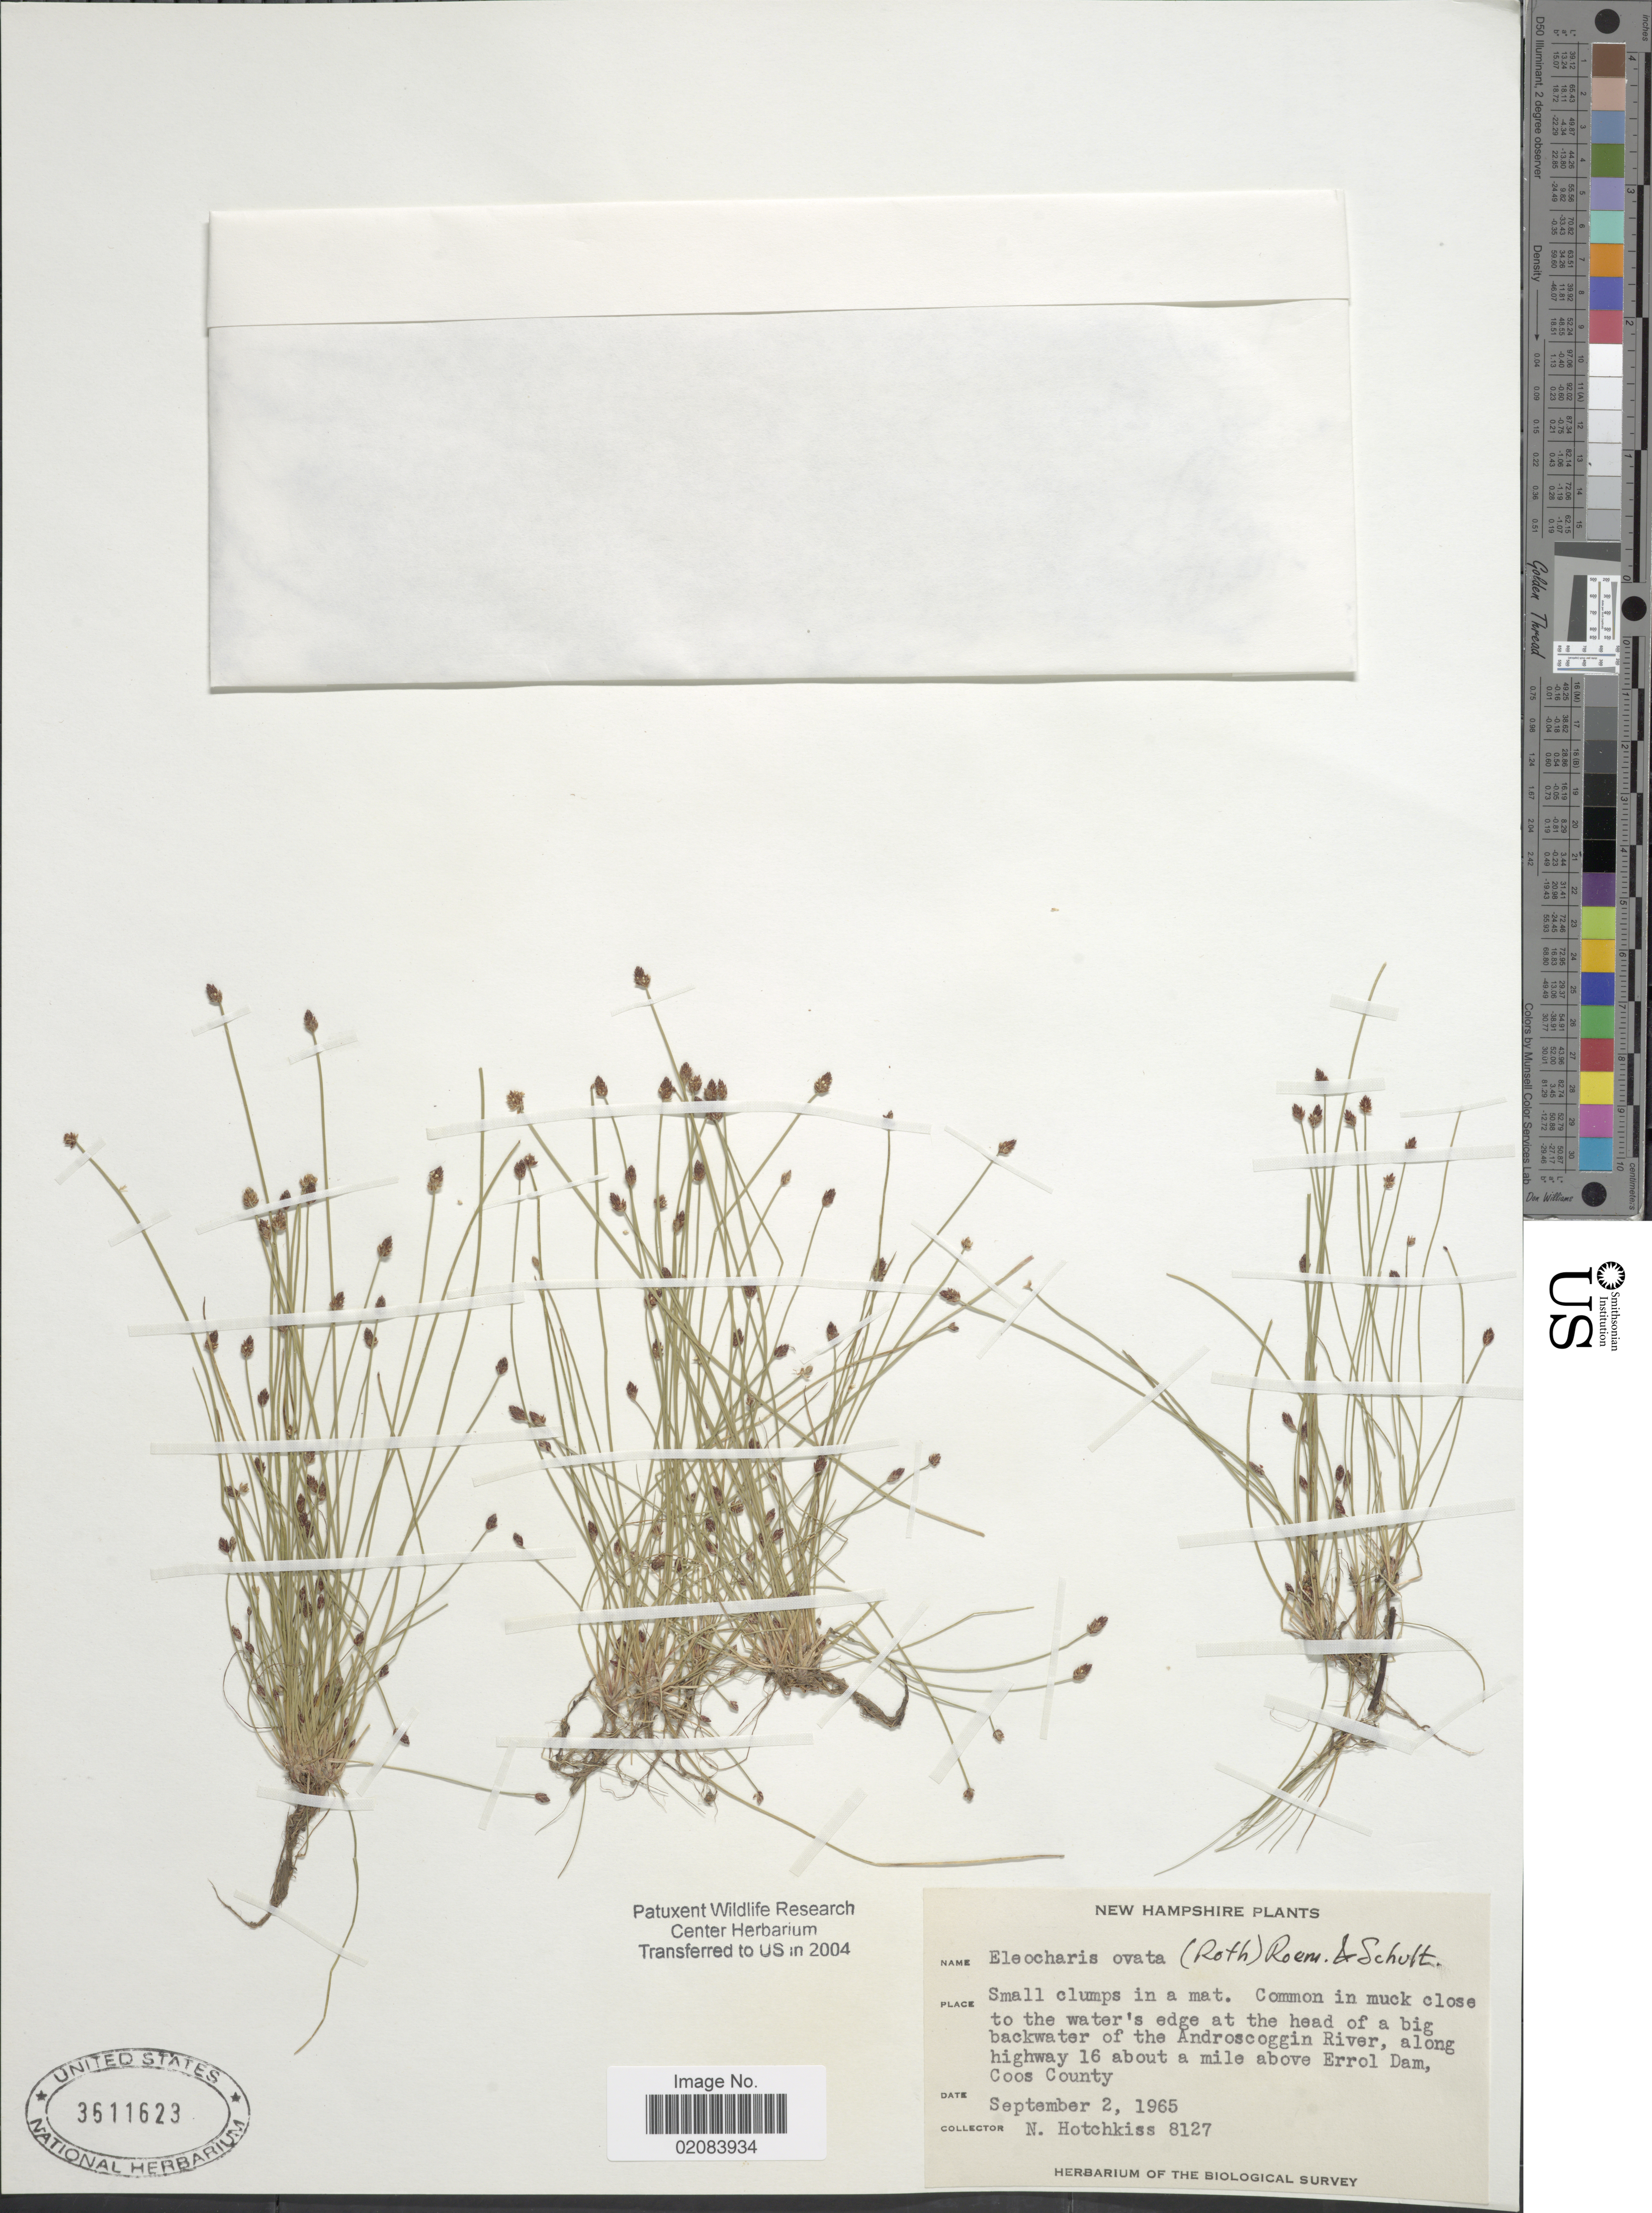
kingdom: Plantae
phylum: Tracheophyta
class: Liliopsida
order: Poales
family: Cyperaceae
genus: Eleocharis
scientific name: Eleocharis ovata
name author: (Roth) Roem. & Schult.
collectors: N. Hotchkiss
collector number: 8127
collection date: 1965-09-02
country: United States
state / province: New Hampshire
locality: Androscoggin River, along highway 16 about a mile above Errol Dam, Coos County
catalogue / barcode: US 3611623